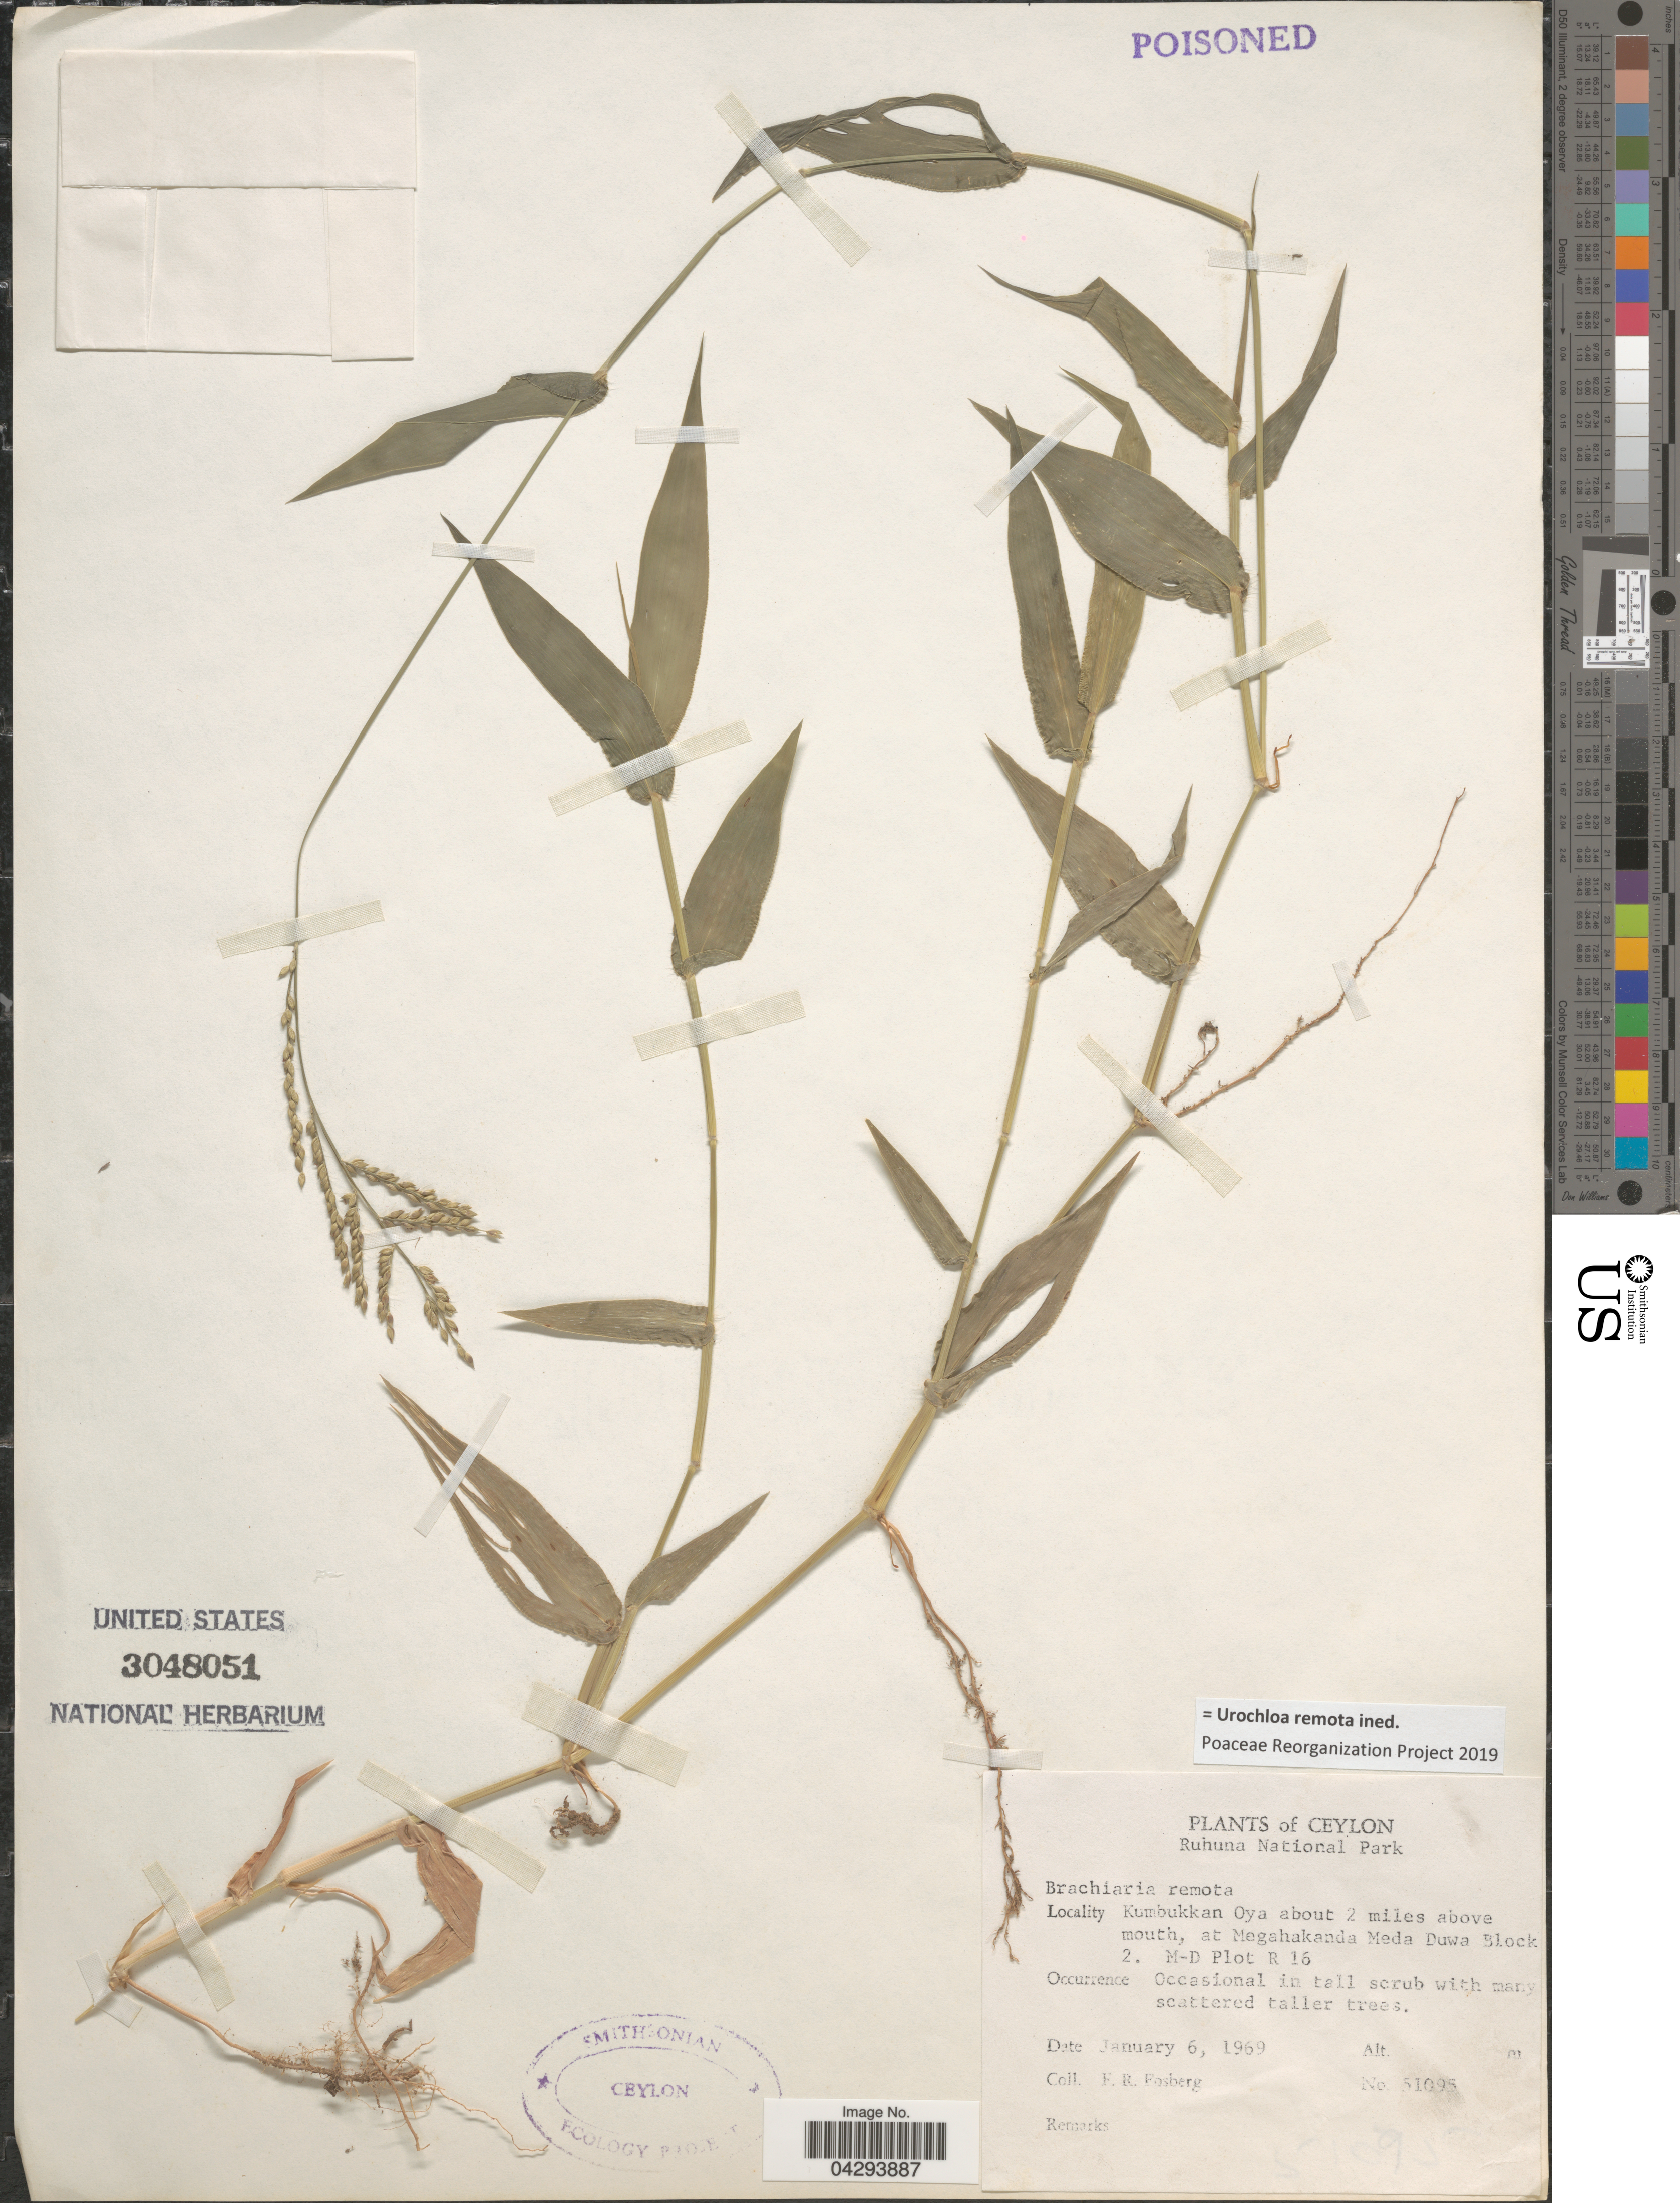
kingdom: Plantae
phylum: Tracheophyta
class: Liliopsida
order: Poales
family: Poaceae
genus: Urochloa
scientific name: Urochloa remota ined.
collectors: F. R. Fosberg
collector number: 51095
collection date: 1969-01-06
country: Sri Lanka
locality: Ceylon. Ruhuna National Park. Kumbukkan Oya about 2 miles above mouth, at Magahakanda Meda Duwa Block 2. M-D Plot R 16.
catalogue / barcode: US 3048051